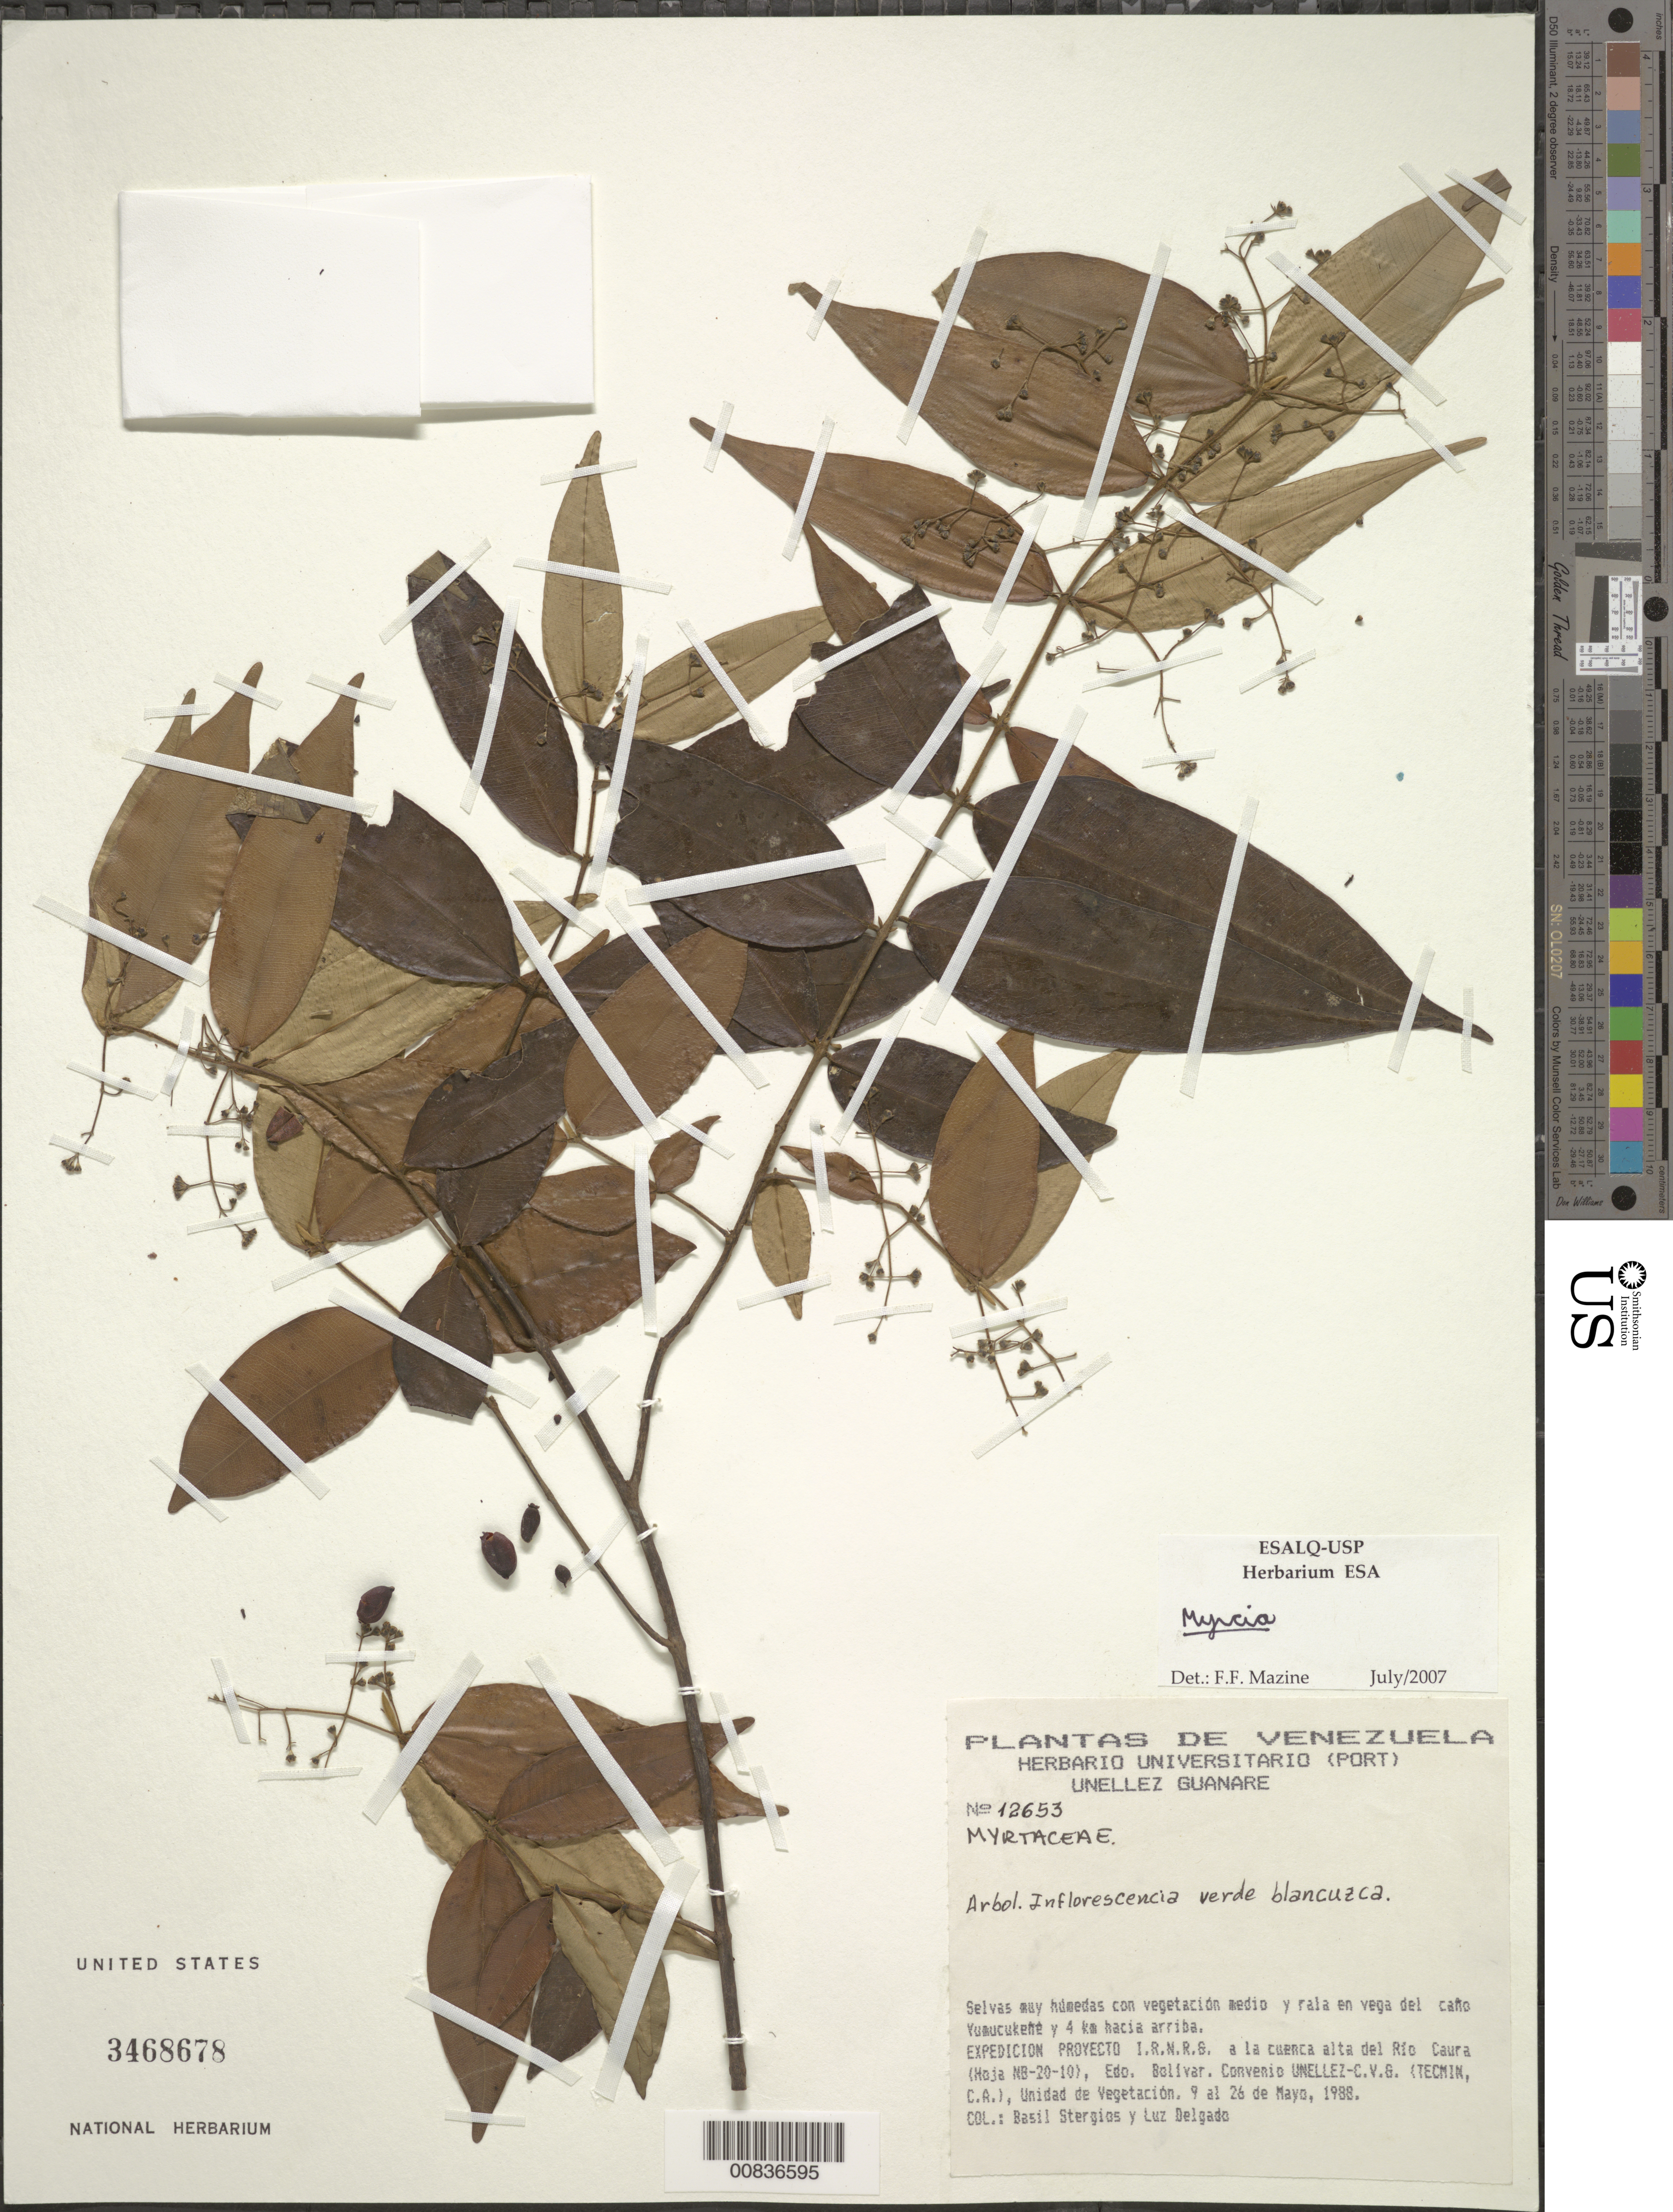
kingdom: Plantae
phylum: Tracheophyta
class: Magnoliopsida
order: Myrtales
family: Myrtaceae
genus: Myrcia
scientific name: Myrcia sp.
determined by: Mazine, Fiorella F.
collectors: B. G. Stergios & L. Delgado V.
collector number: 12653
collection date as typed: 9-May-88 to 26-May-88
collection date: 1988-05-09/1988-05-26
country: Venezuela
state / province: Bolívar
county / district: Sucre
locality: Caño Yumucukeñe y 4 km hacia arriba, cuenca alta del rio Caura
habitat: Selvas muy húmedas con vegetación medio y rala en vega del cano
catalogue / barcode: US 3468678